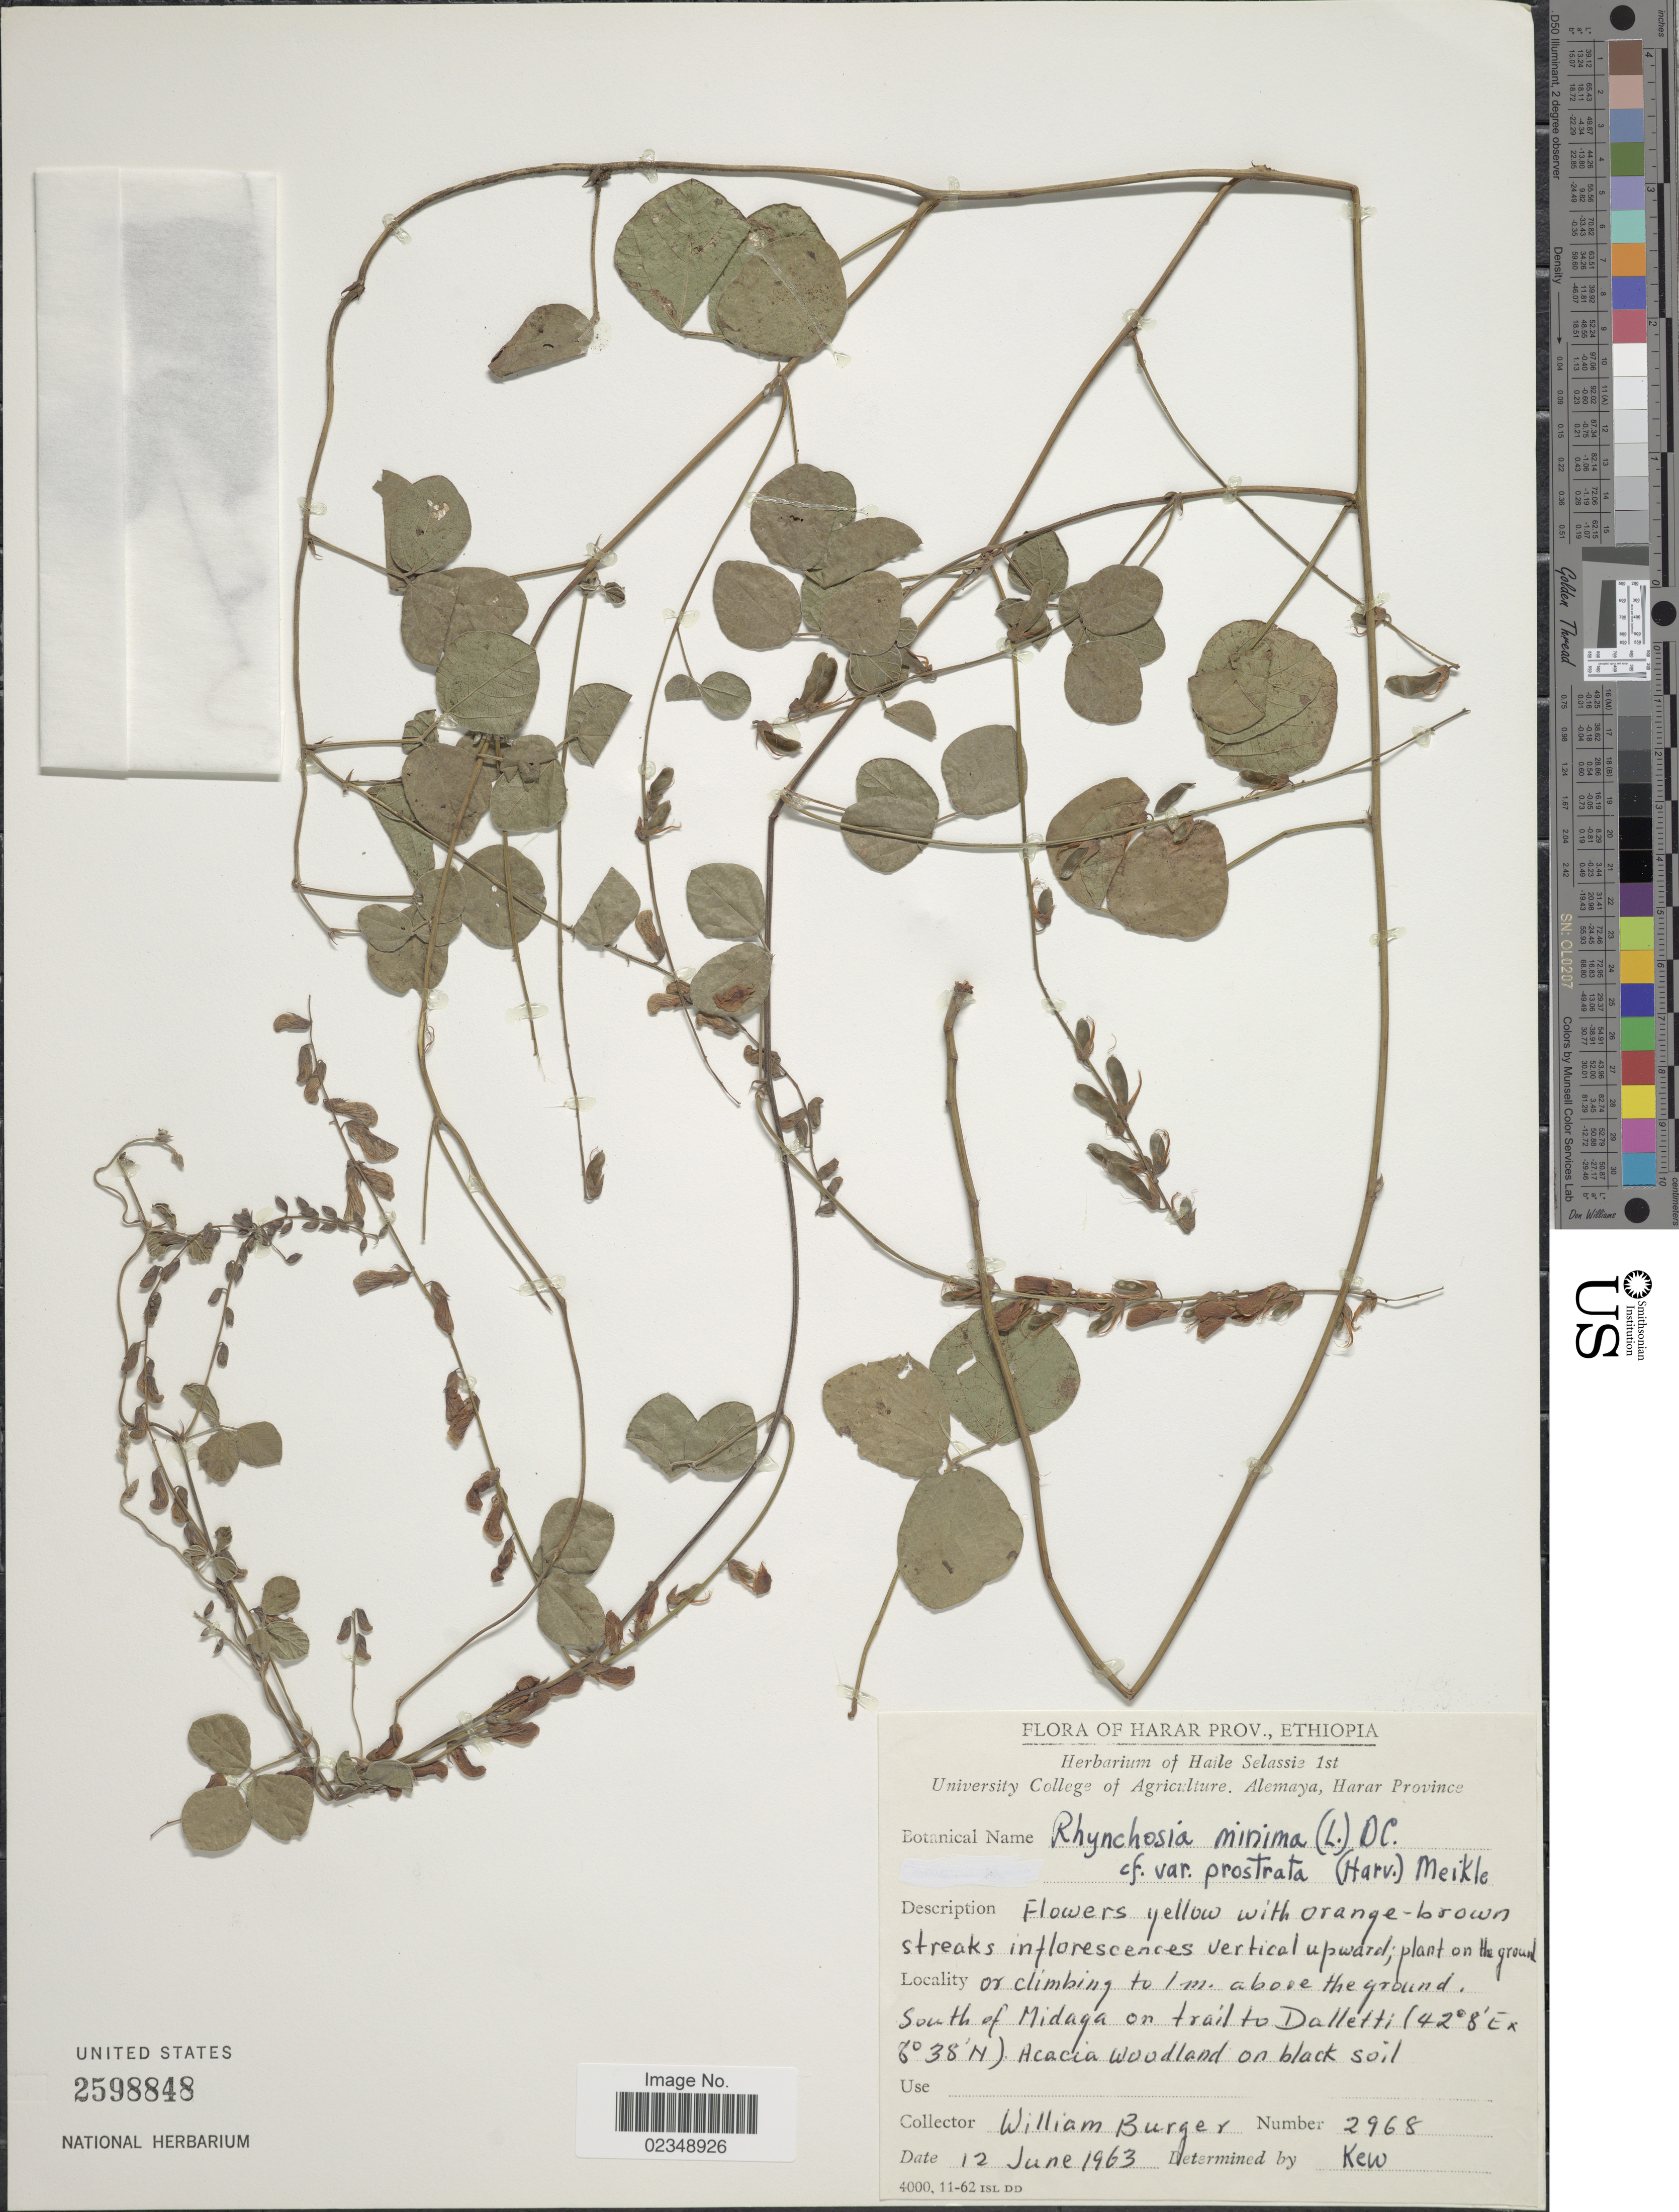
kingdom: Plantae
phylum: Tracheophyta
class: Magnoliopsida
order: Fabales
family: Fabaceae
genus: Rhynchosia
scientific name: Rhynchosia minima var. prostrata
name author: (L.) DC.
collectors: W. Burger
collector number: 2968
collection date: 1963-06-12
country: Ethiopia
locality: Harar Prov. Or climbing to 1 m. above the ground, South of Midaga on trail to Dalletti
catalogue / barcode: US 2598848